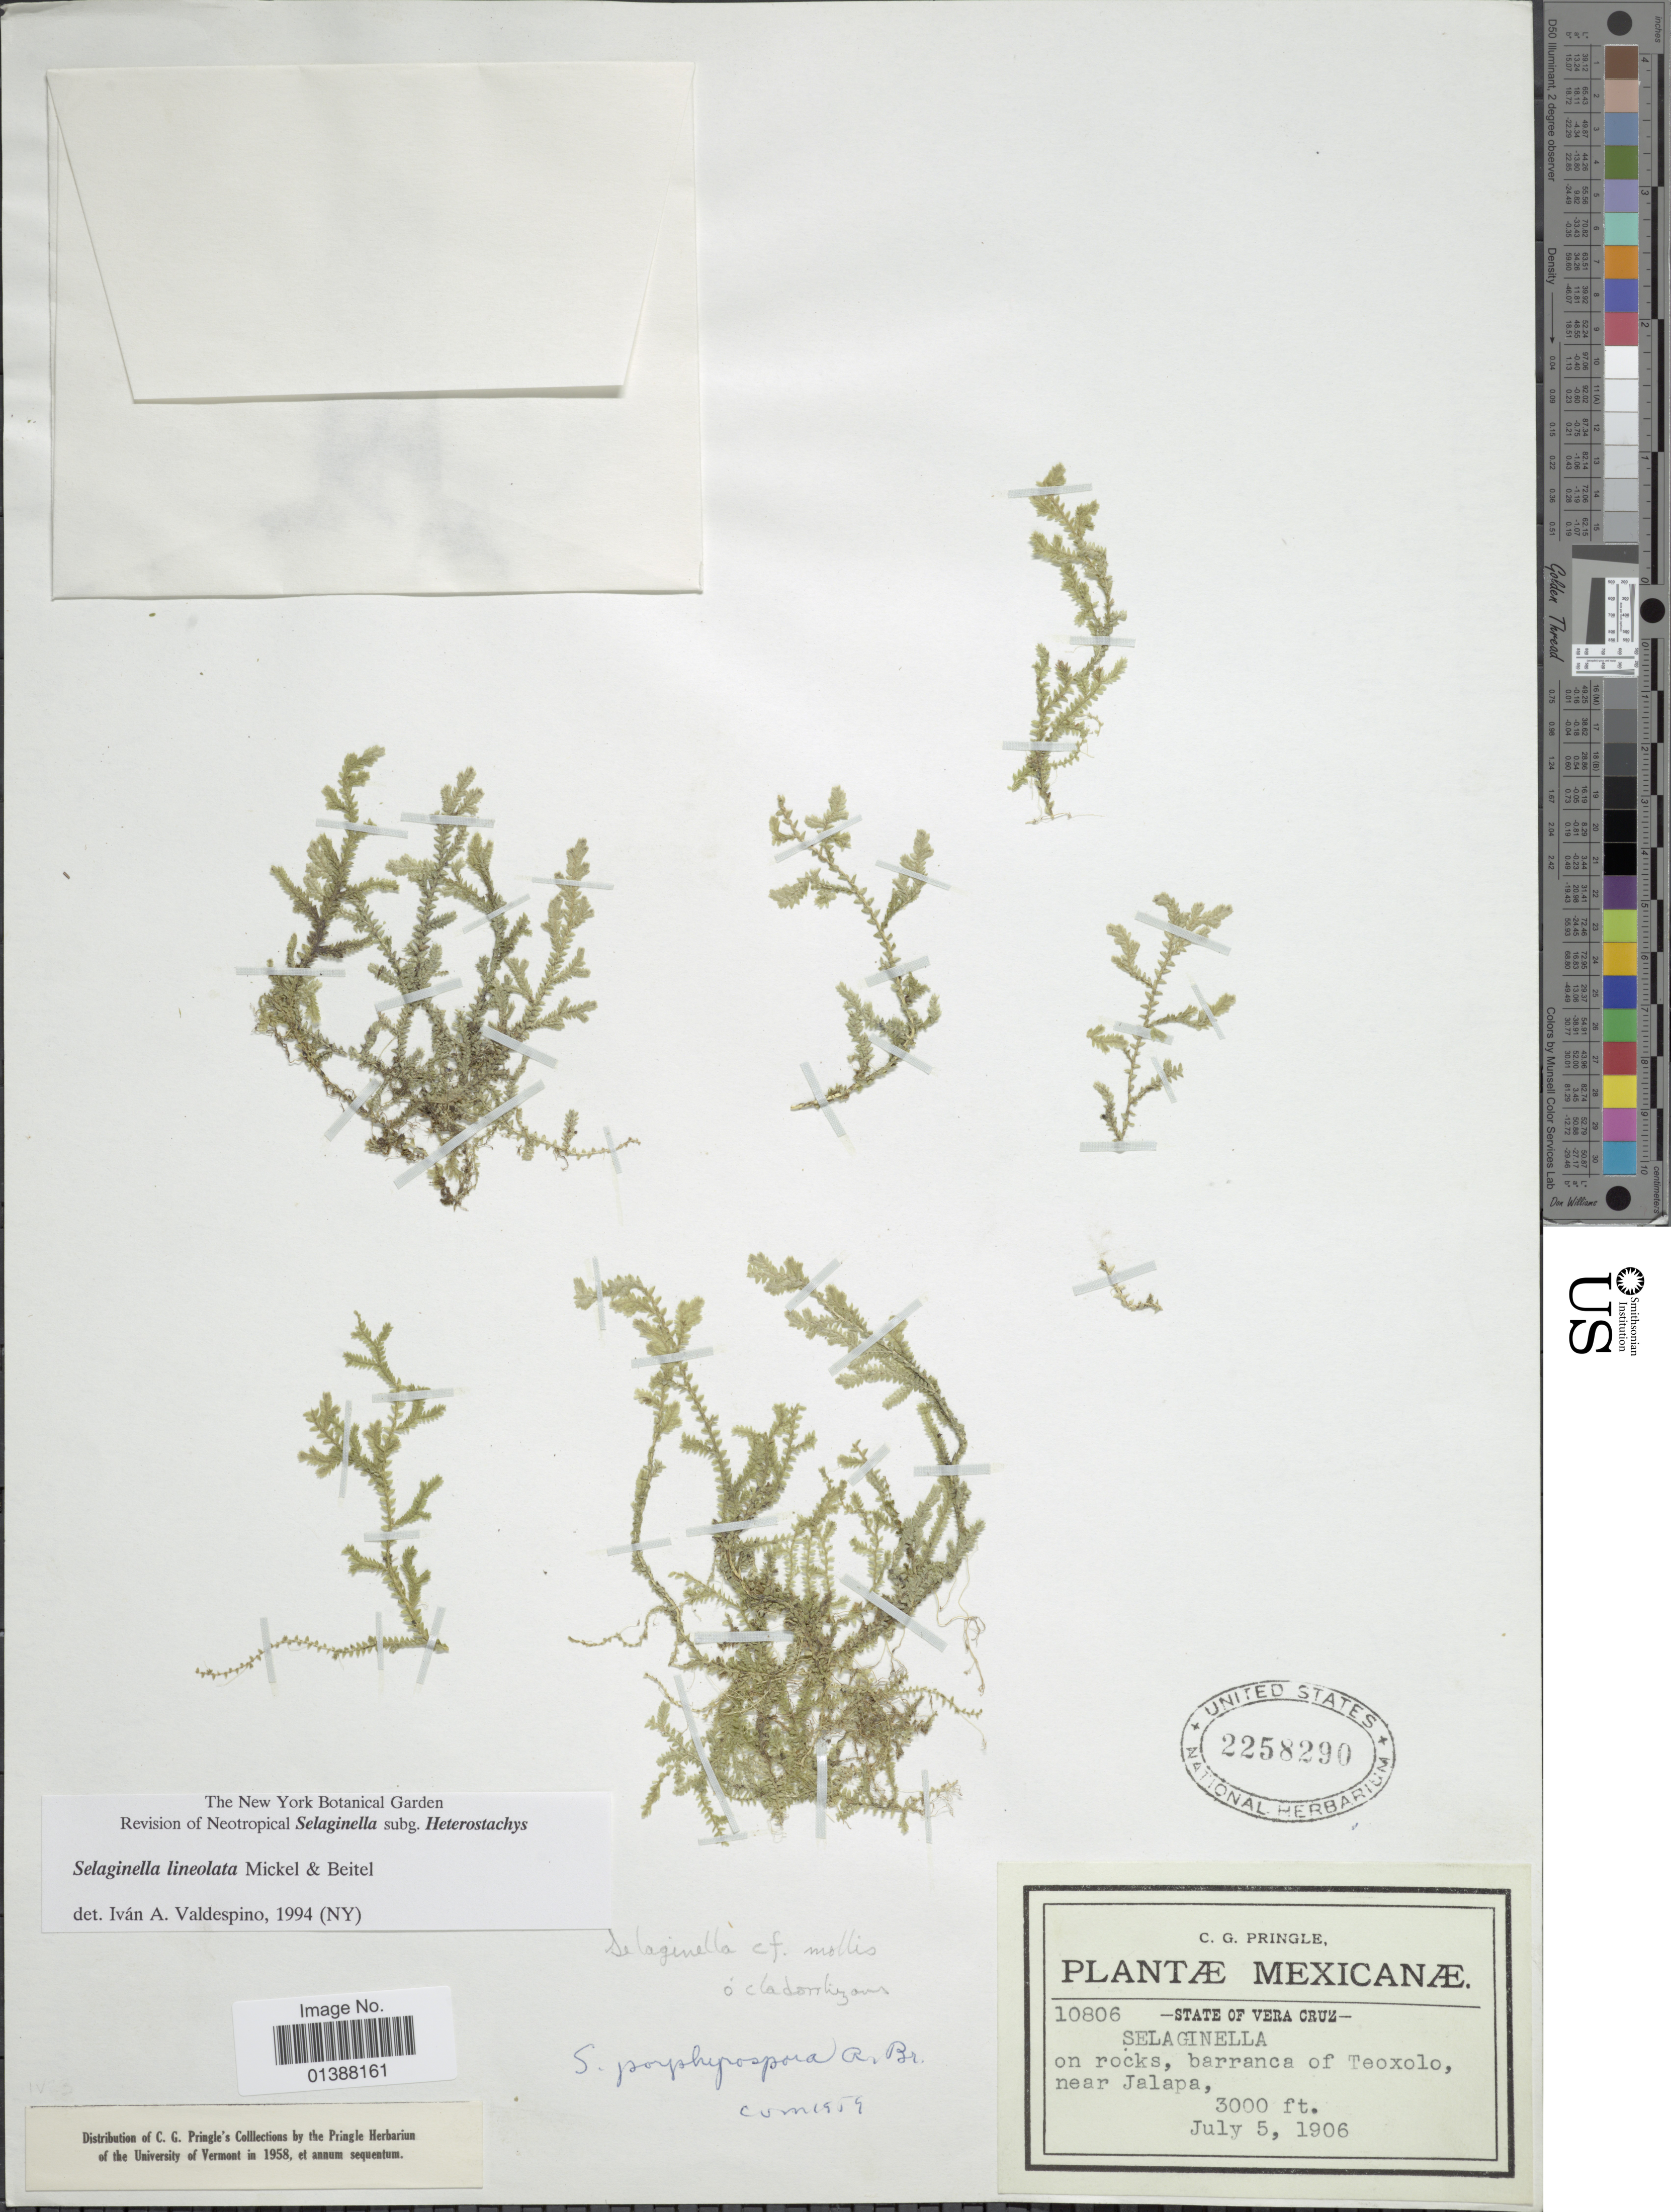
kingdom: Plantae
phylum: Tracheophyta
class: Lycopodiopsida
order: Selaginellales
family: Selaginellaceae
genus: Selaginella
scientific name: Selaginella lineolata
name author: Mickel & Beitel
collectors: C. G. Pringle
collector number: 10806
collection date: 1906-07-05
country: Mexico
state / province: Veracruz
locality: State of Vera Cruz, on rocks, barranca of Teoxolo, near Jalapa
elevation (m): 914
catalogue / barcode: US 2258290